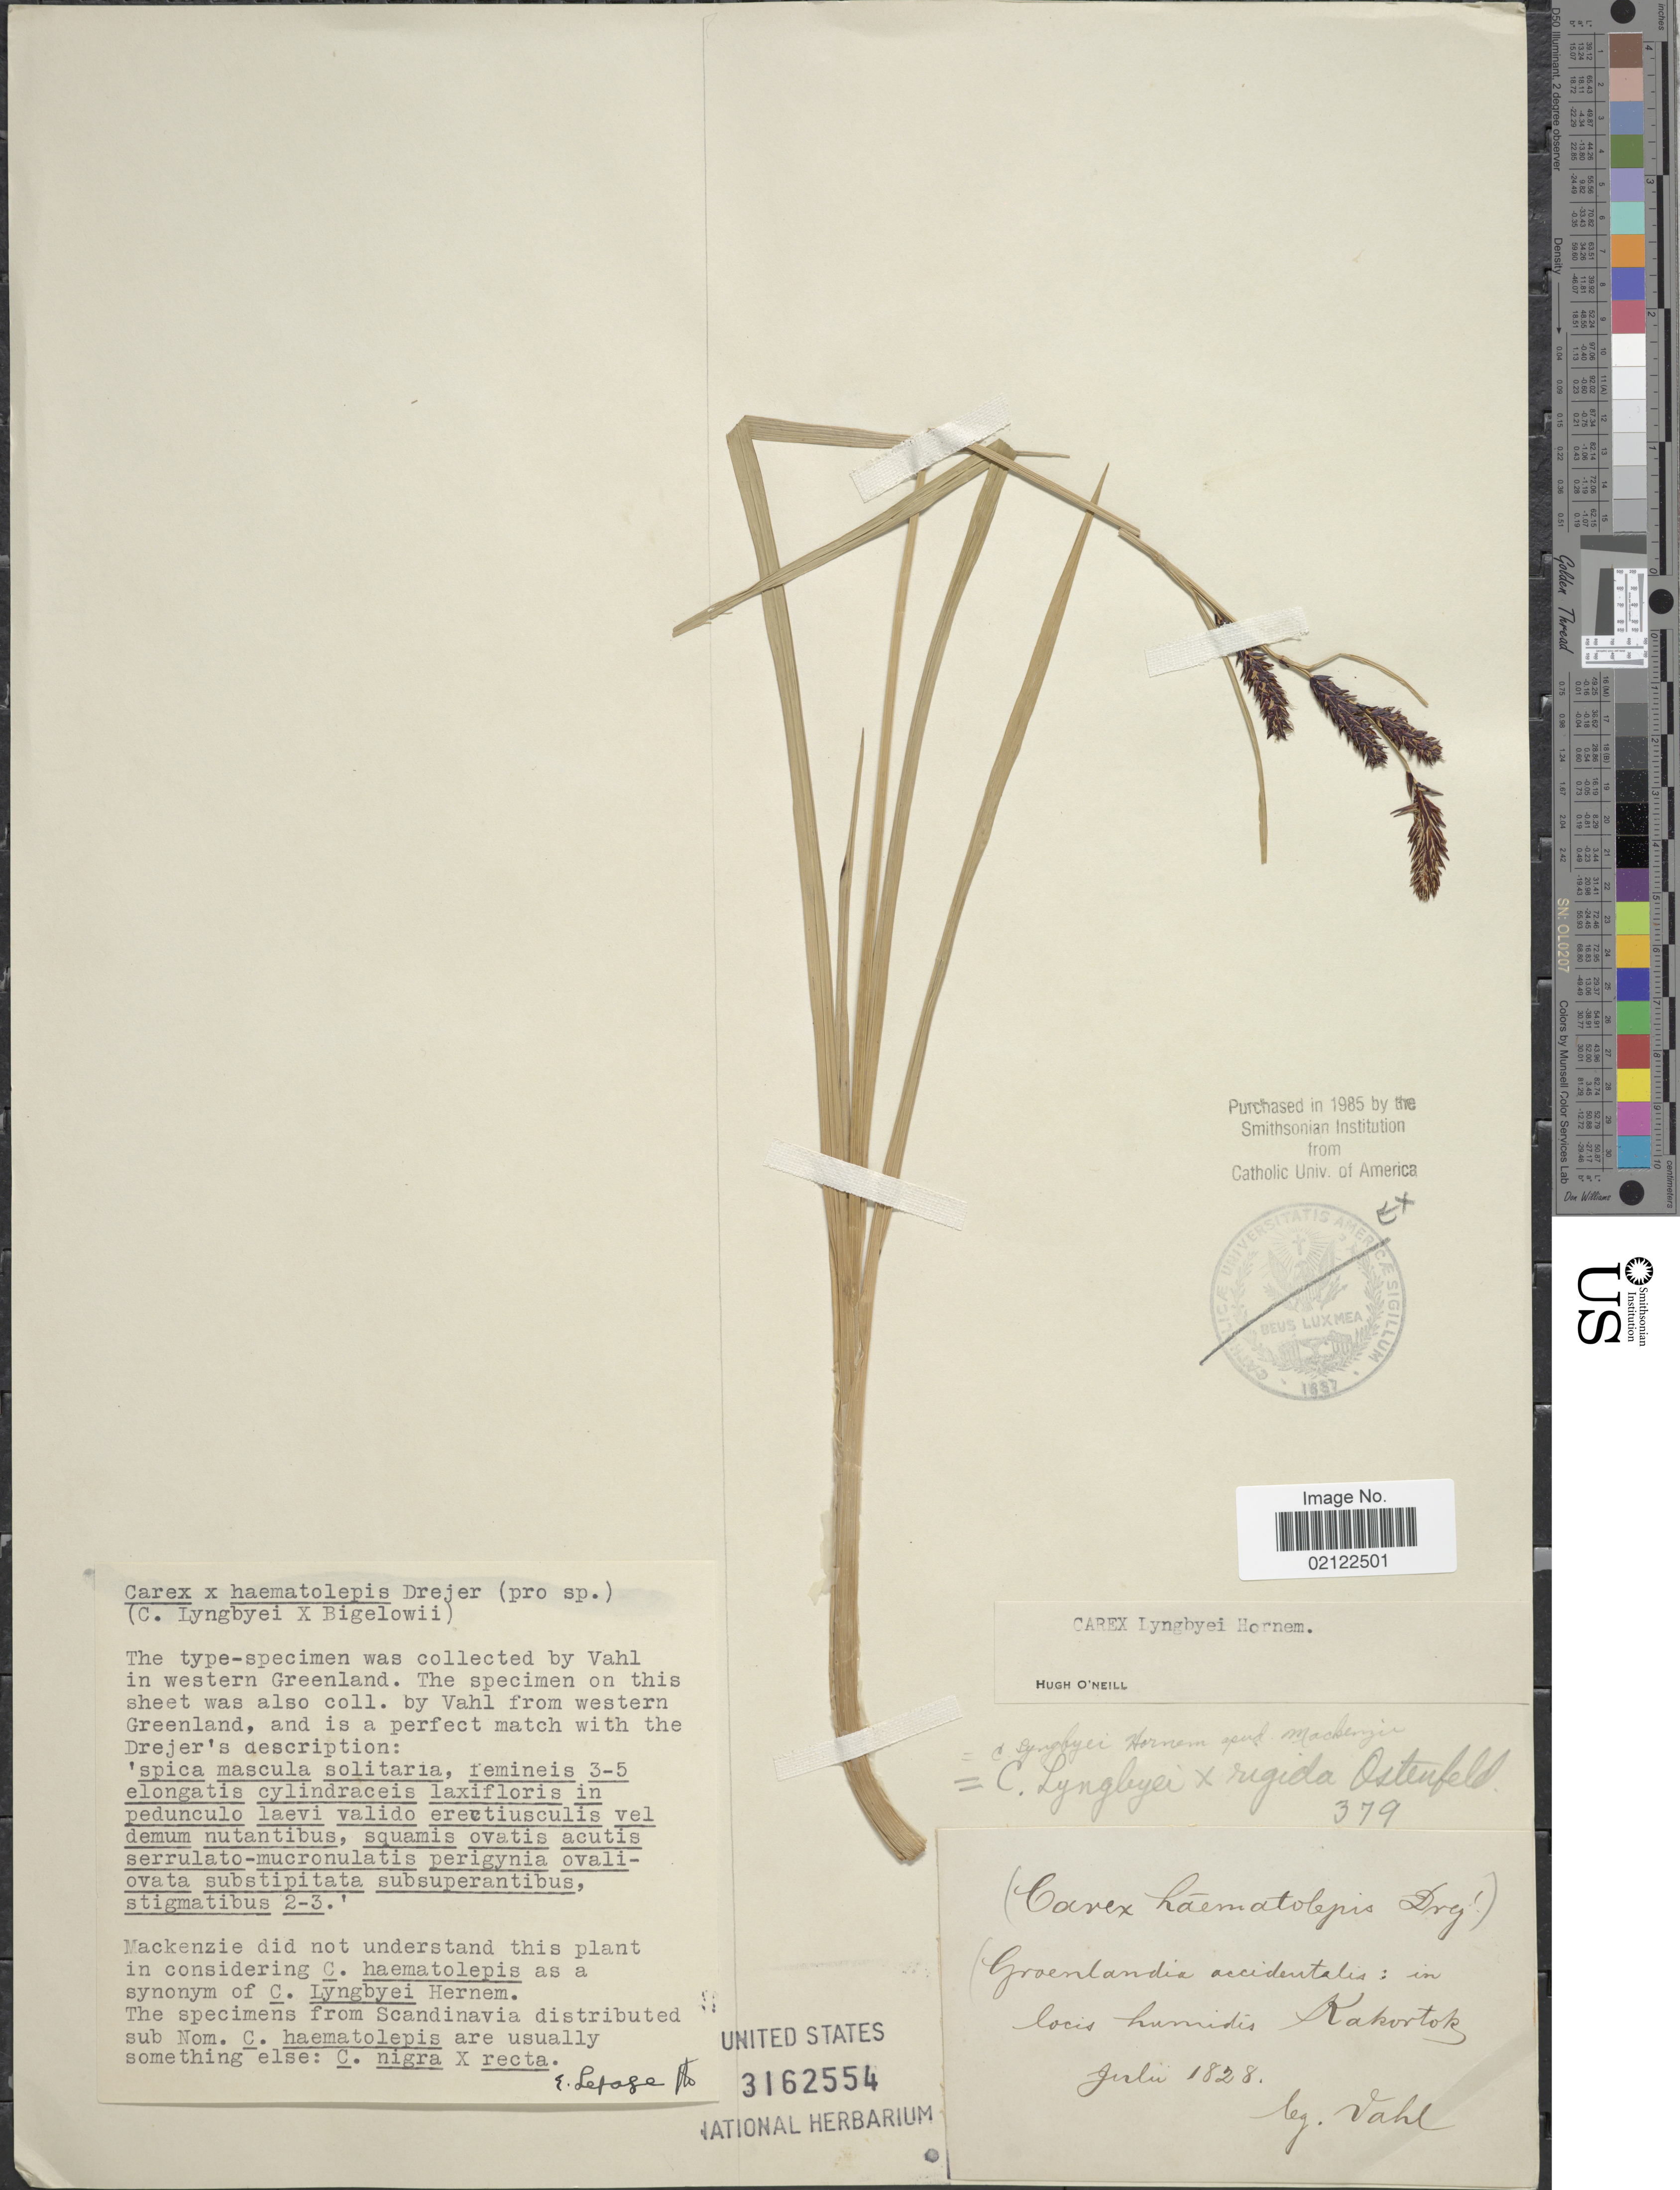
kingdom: Plantae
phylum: Tracheophyta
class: Liliopsida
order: Poales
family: Cyperaceae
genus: Carex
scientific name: Carex lyngbyei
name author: Hornem.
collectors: -- Vahl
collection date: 1828-07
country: Greenland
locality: Groenlandia occidentalis: in locis humidis Kakortok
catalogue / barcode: US 3162554